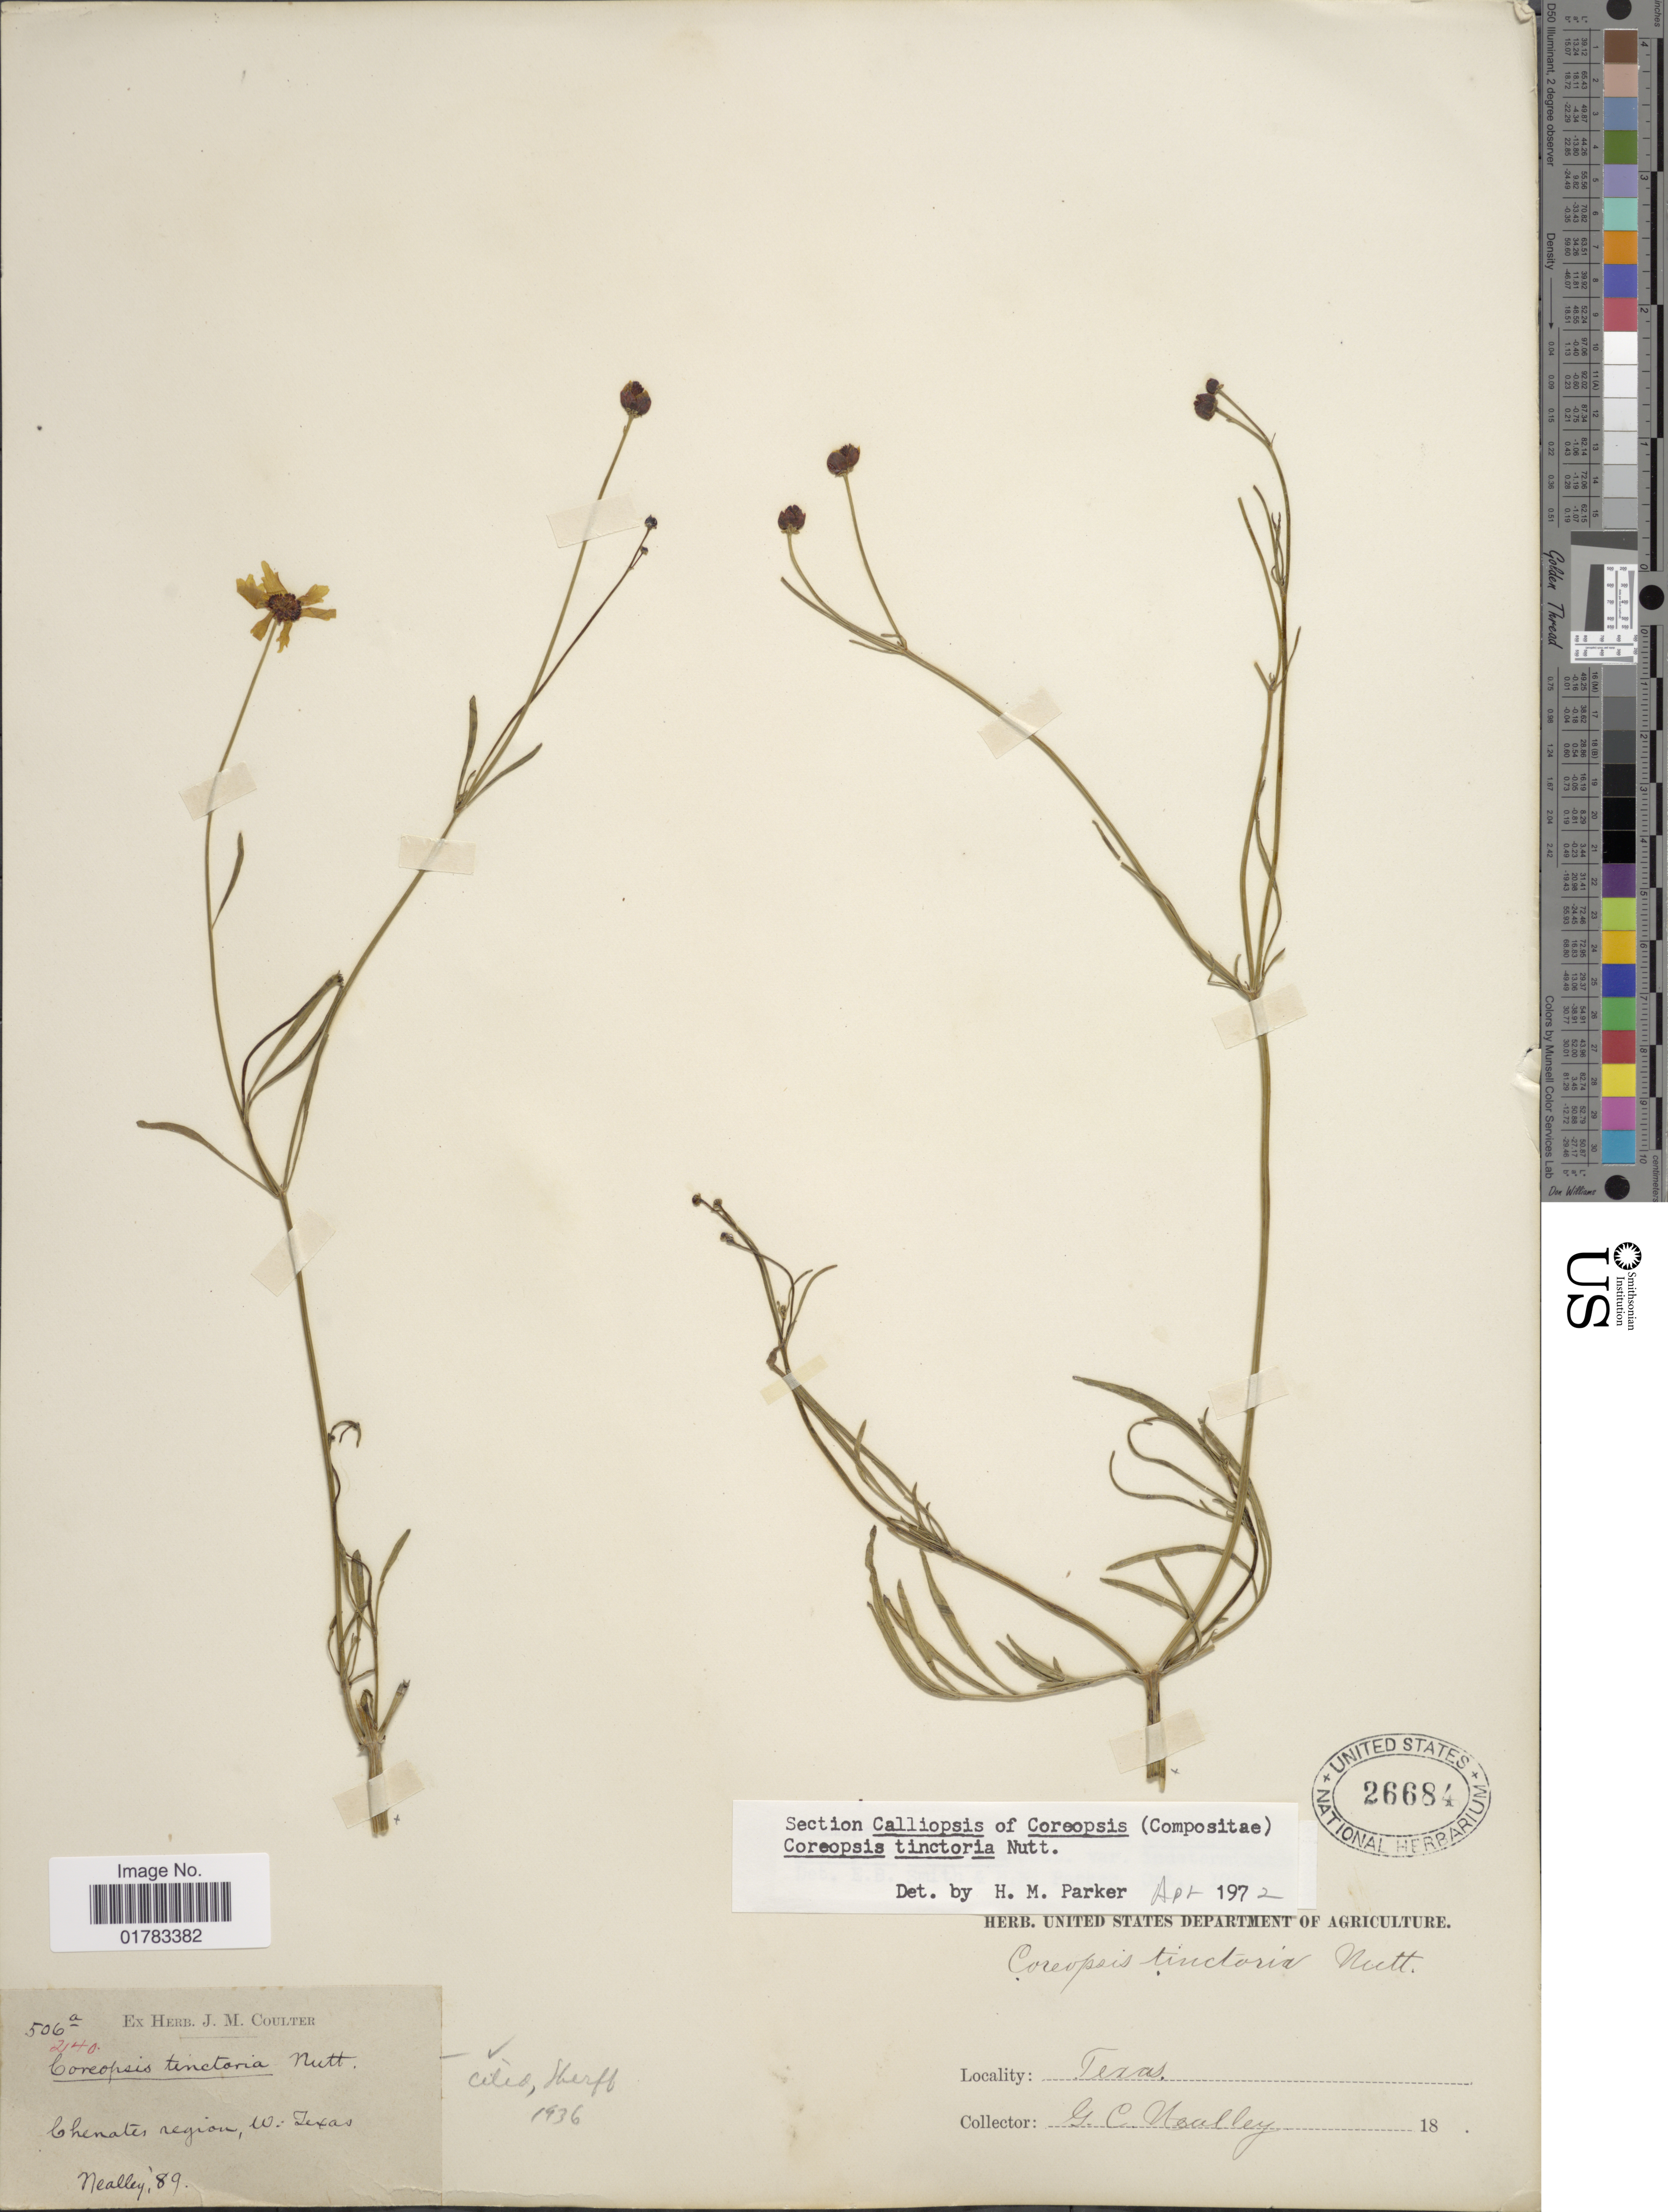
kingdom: Plantae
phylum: Tracheophyta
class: Magnoliopsida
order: Asterales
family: Asteraceae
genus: Coreopsis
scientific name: Coreopsis tinctoria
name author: Nutt.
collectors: G. C. Nealley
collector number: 506a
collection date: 1889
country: United States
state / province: Texas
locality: Chenates region, W. Texas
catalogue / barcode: US 26684